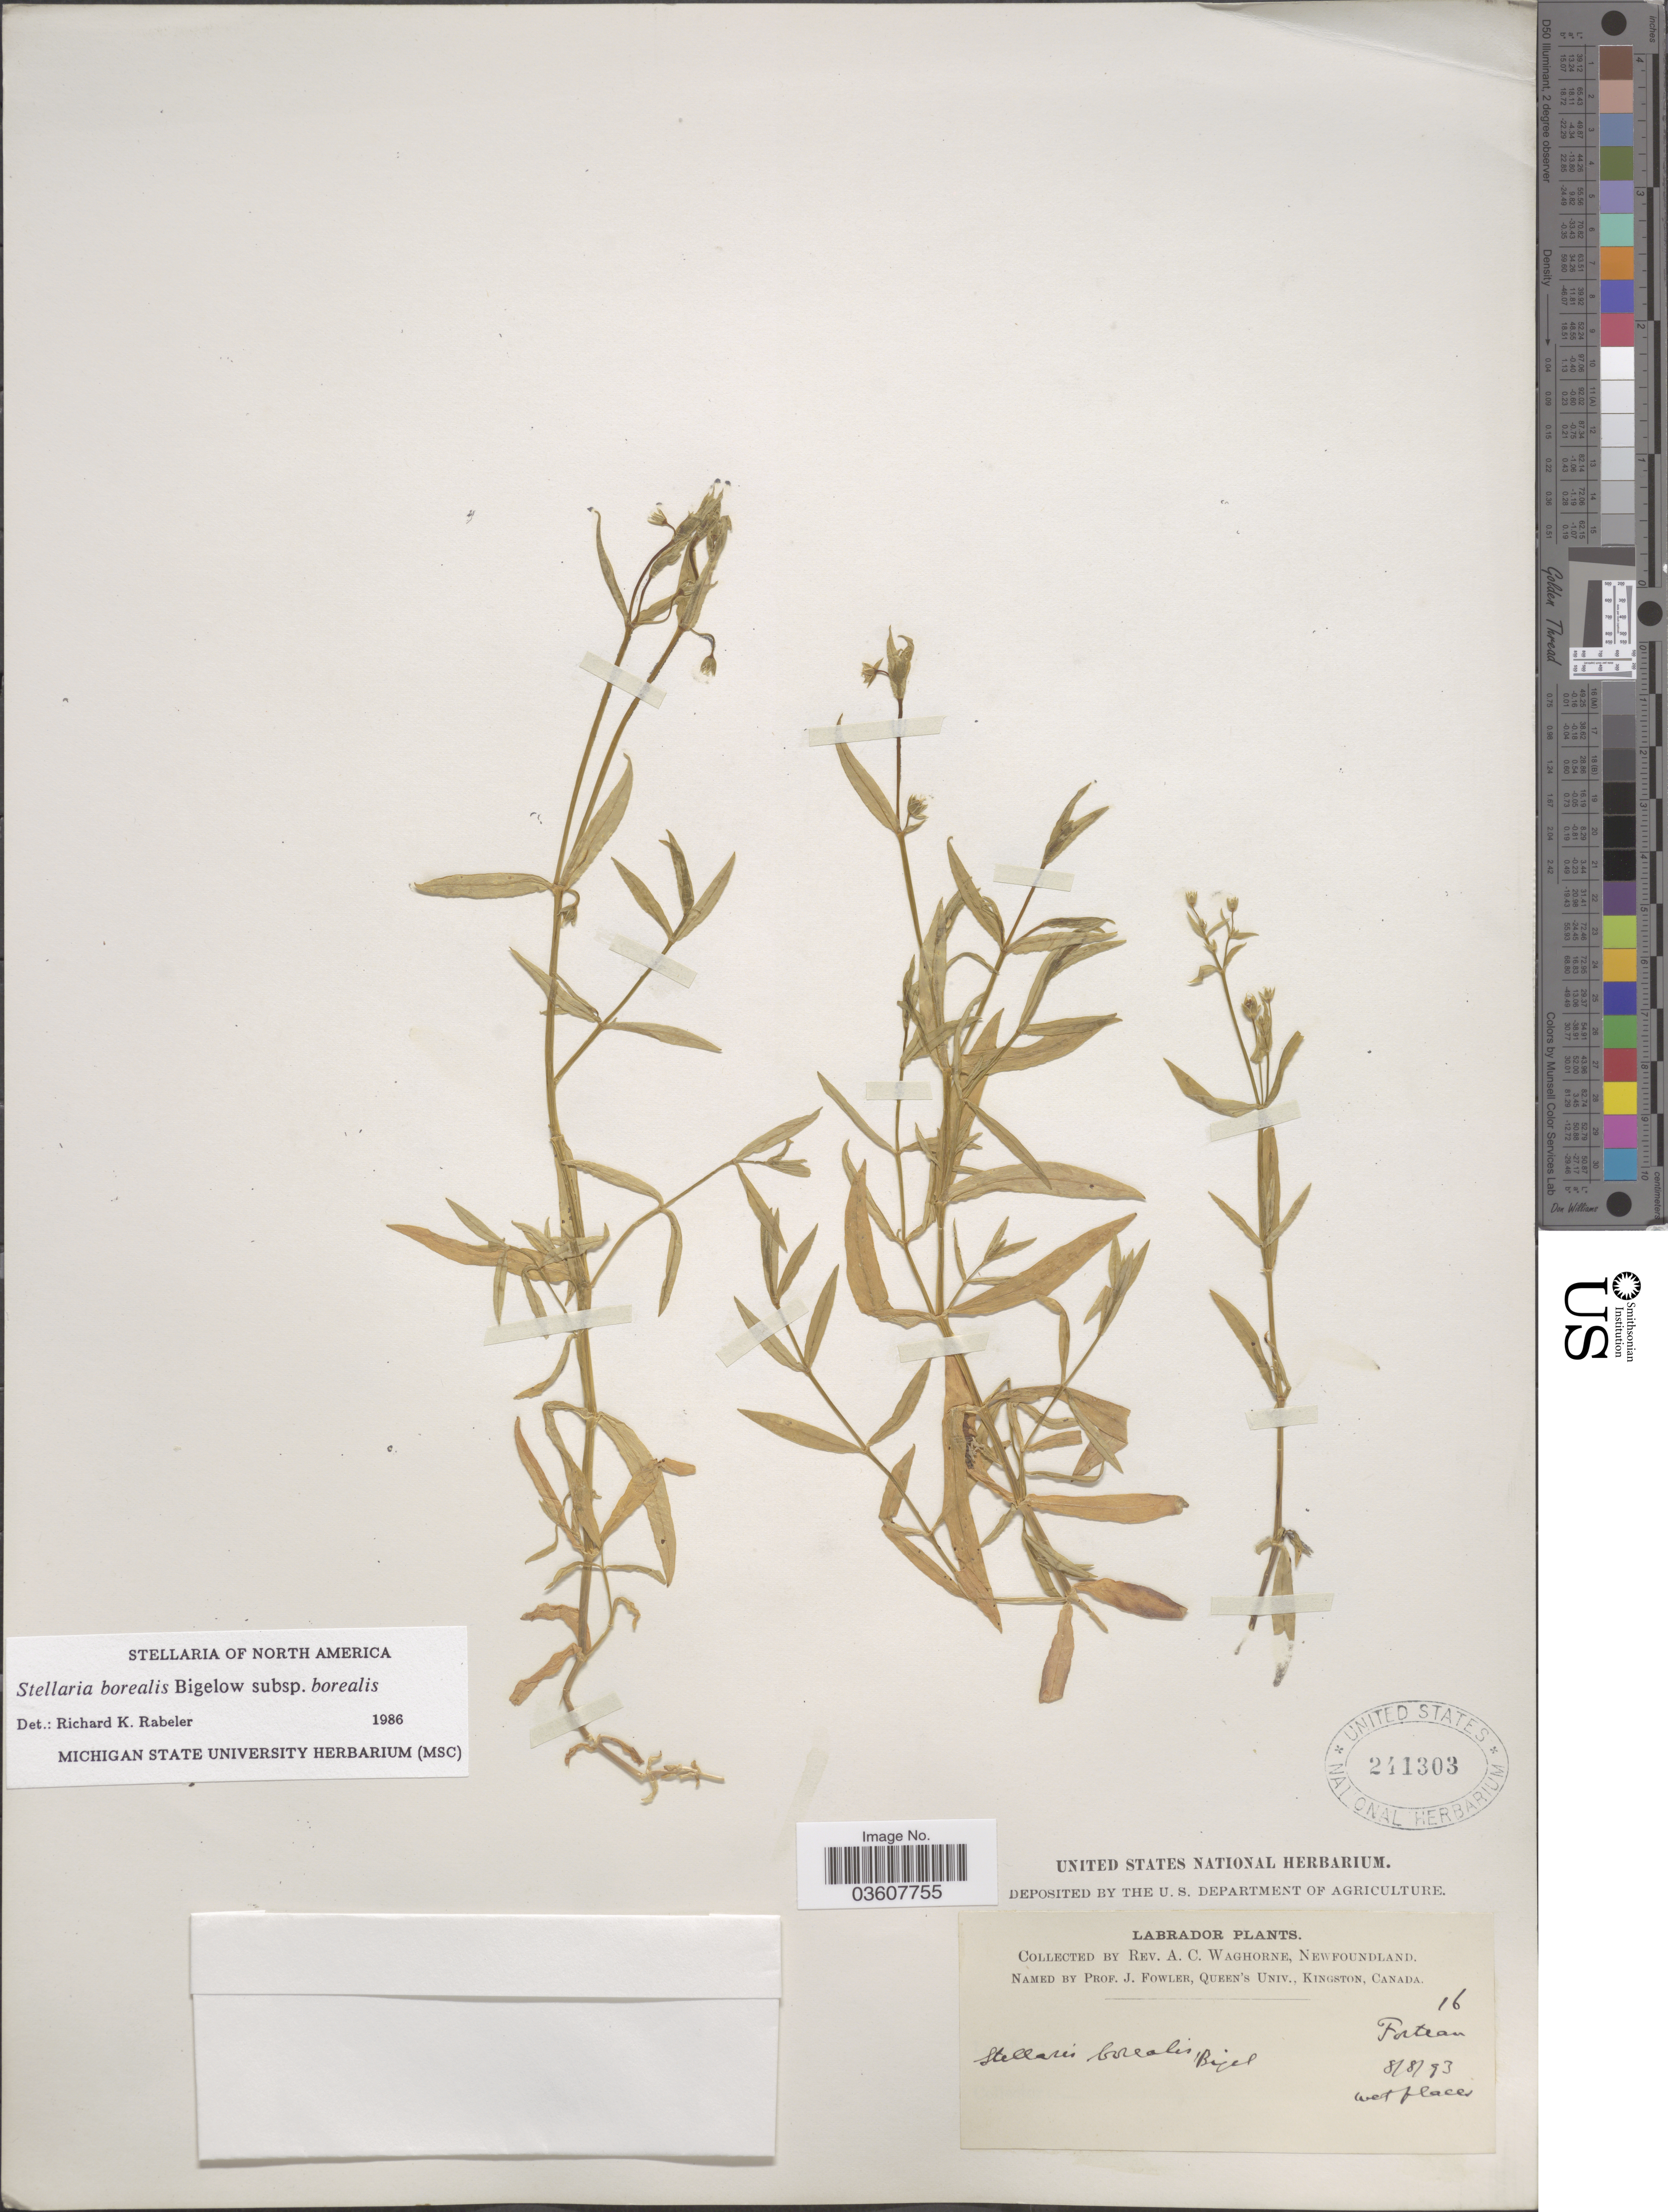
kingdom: Plantae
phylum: Tracheophyta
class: Magnoliopsida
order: Caryophyllales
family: Caryophyllaceae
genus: Stellaria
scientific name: Stellaria borealis subsp. borealis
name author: Bigelow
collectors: A. Waghorne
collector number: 16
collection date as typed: Transcribed d/m/y: 8/8/93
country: Canada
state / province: Newfoundland and Labrador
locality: Labrador. Forteau.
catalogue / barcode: US 241303